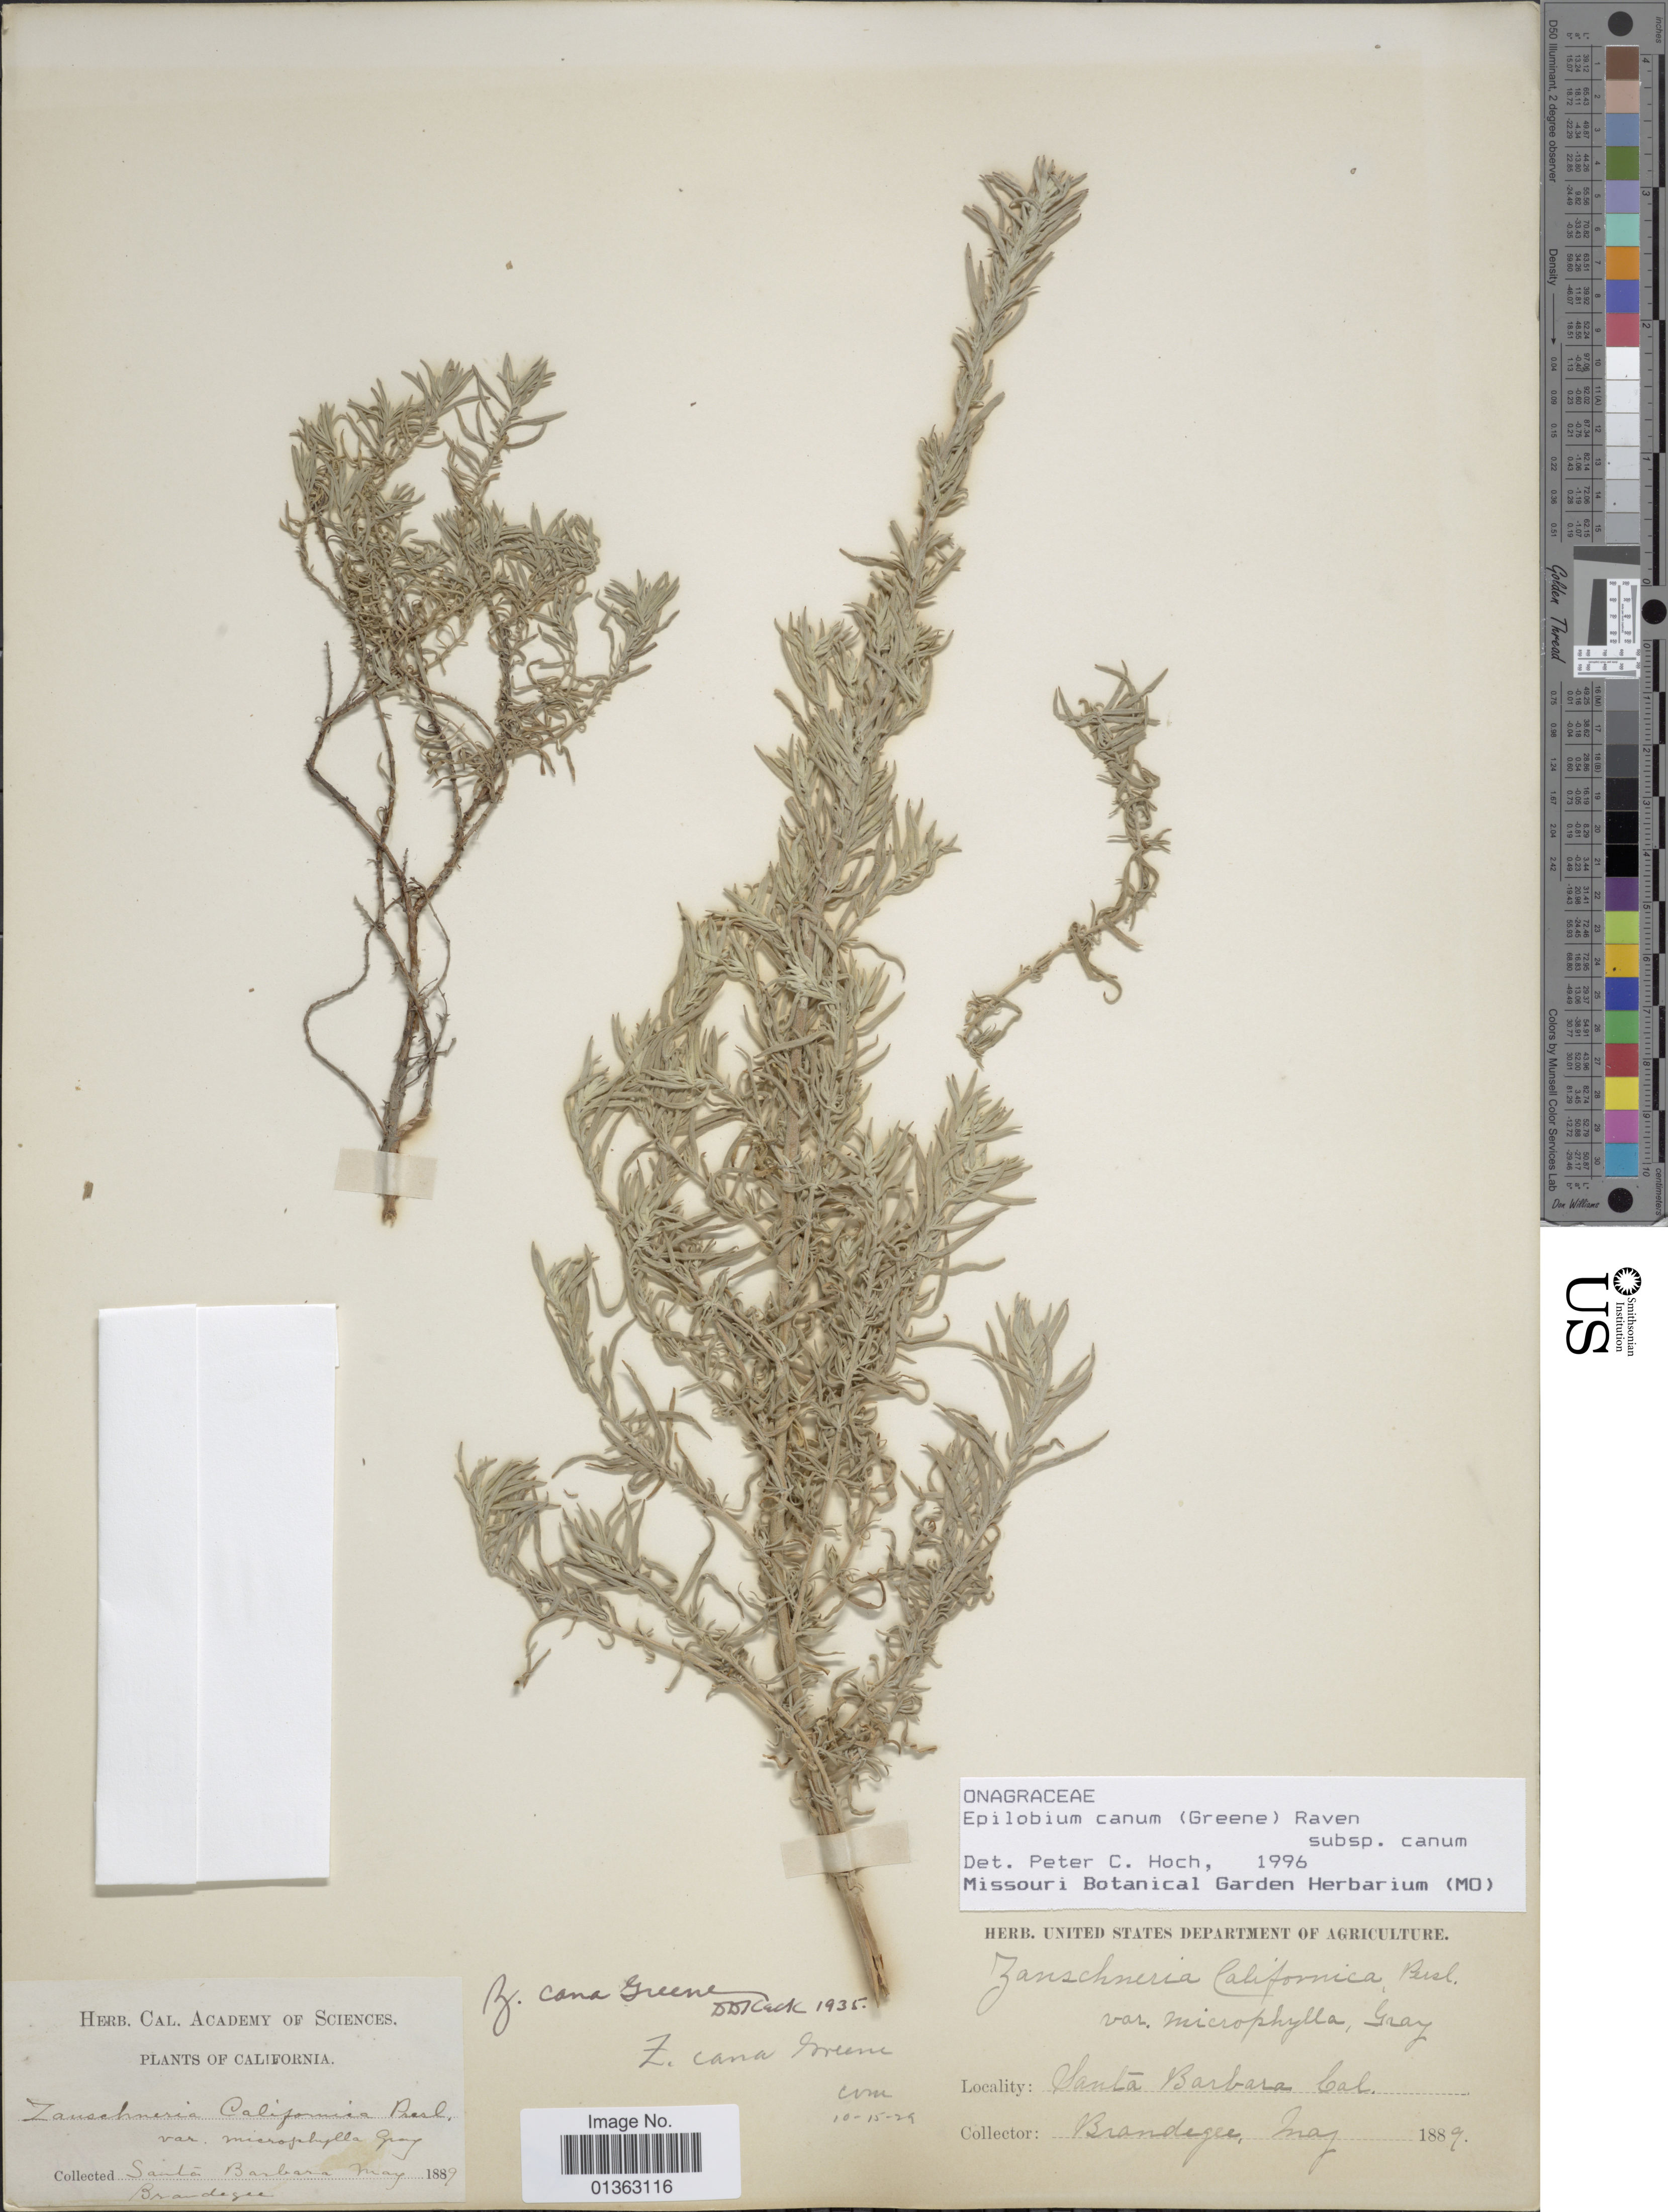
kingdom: Plantae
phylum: Tracheophyta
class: Magnoliopsida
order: Myrtales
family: Onagraceae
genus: Epilobium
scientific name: Epilobium canum subsp. canum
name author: (Greene) P.H. Raven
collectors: -- Brandegee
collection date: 1889-05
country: United States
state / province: California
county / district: Santa Barbara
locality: Santa Barbara.